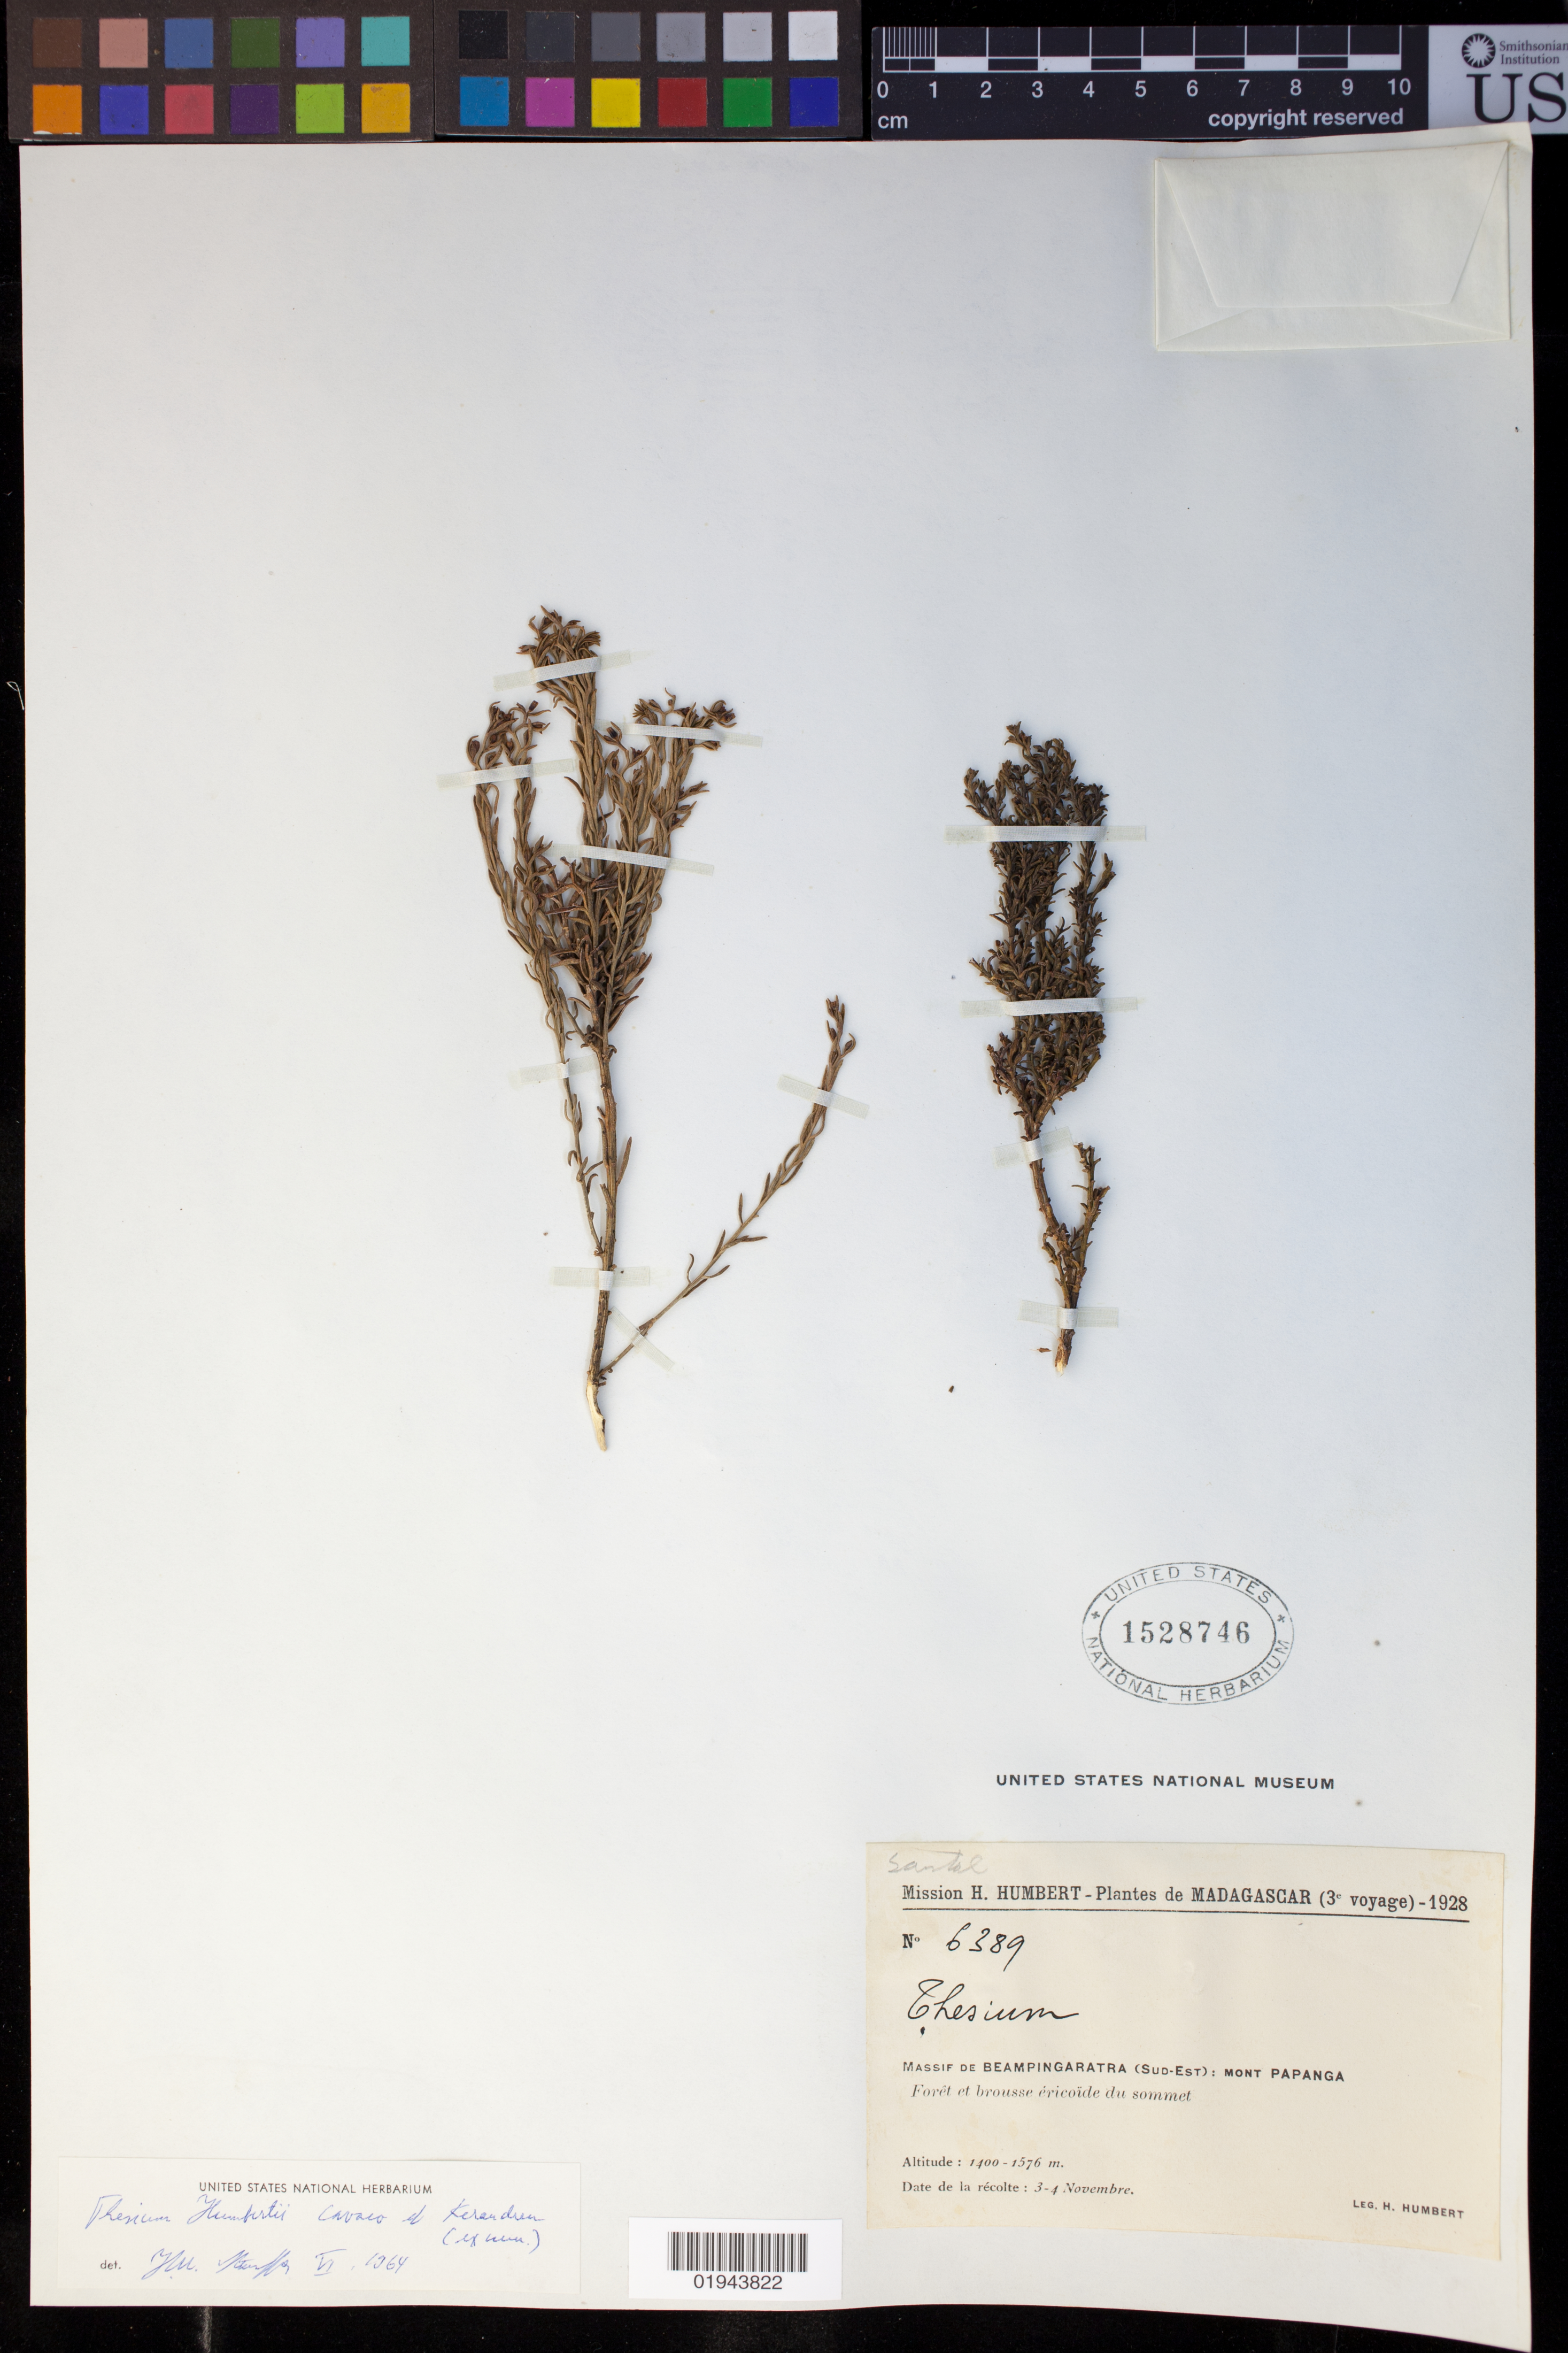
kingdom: Plantae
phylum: Tracheophyta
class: Magnoliopsida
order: Santalales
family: Thesiaceae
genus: Thesium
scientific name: Thesium humbertii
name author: Cavaco & Keraudren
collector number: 6389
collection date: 1928-11-03/1928-11-04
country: Madagascar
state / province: Anosy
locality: Massif de Beampingaratra (Sud-Est): Mont Papanga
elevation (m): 1400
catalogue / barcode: US 1528746